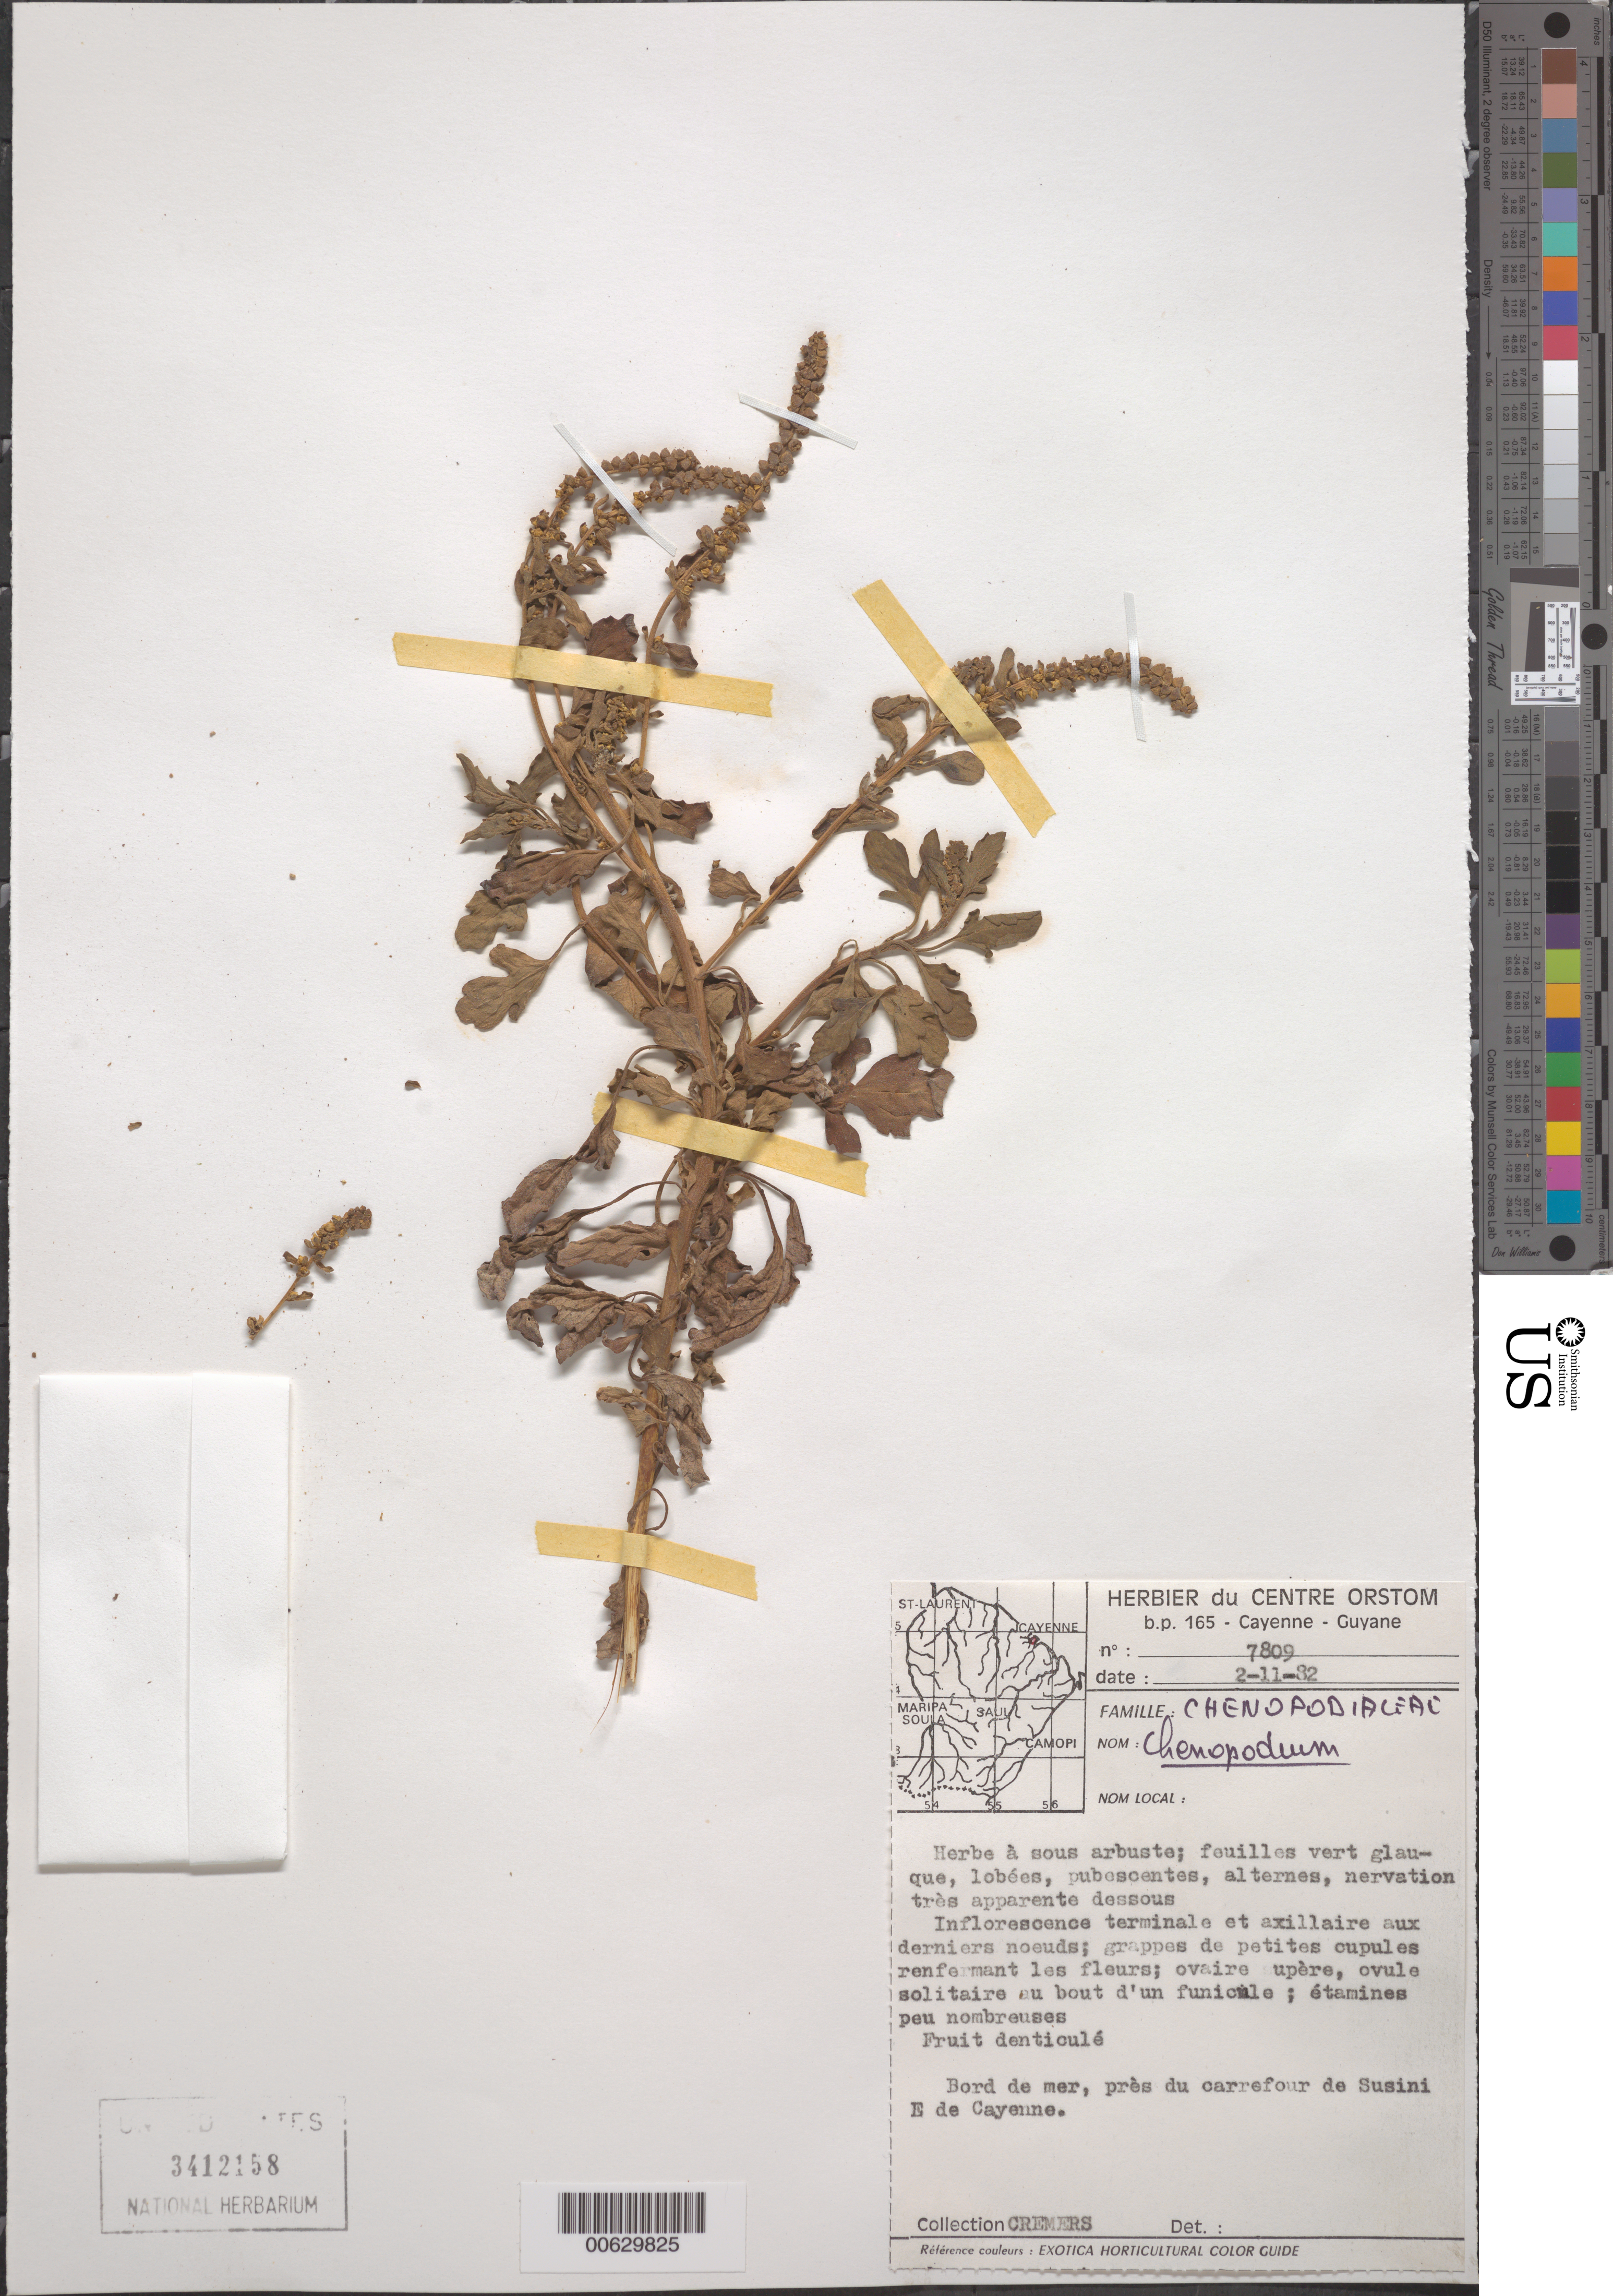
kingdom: Plantae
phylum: Tracheophyta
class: Magnoliopsida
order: Caryophyllales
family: Amaranthaceae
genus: Chenopodium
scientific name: Chenopodium sp.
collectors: G. Cremers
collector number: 7809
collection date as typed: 2-Nov-82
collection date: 1982-11-02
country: French Guiana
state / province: Cayenne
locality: Cayenne, E of, road to Susini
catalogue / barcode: US 3412158